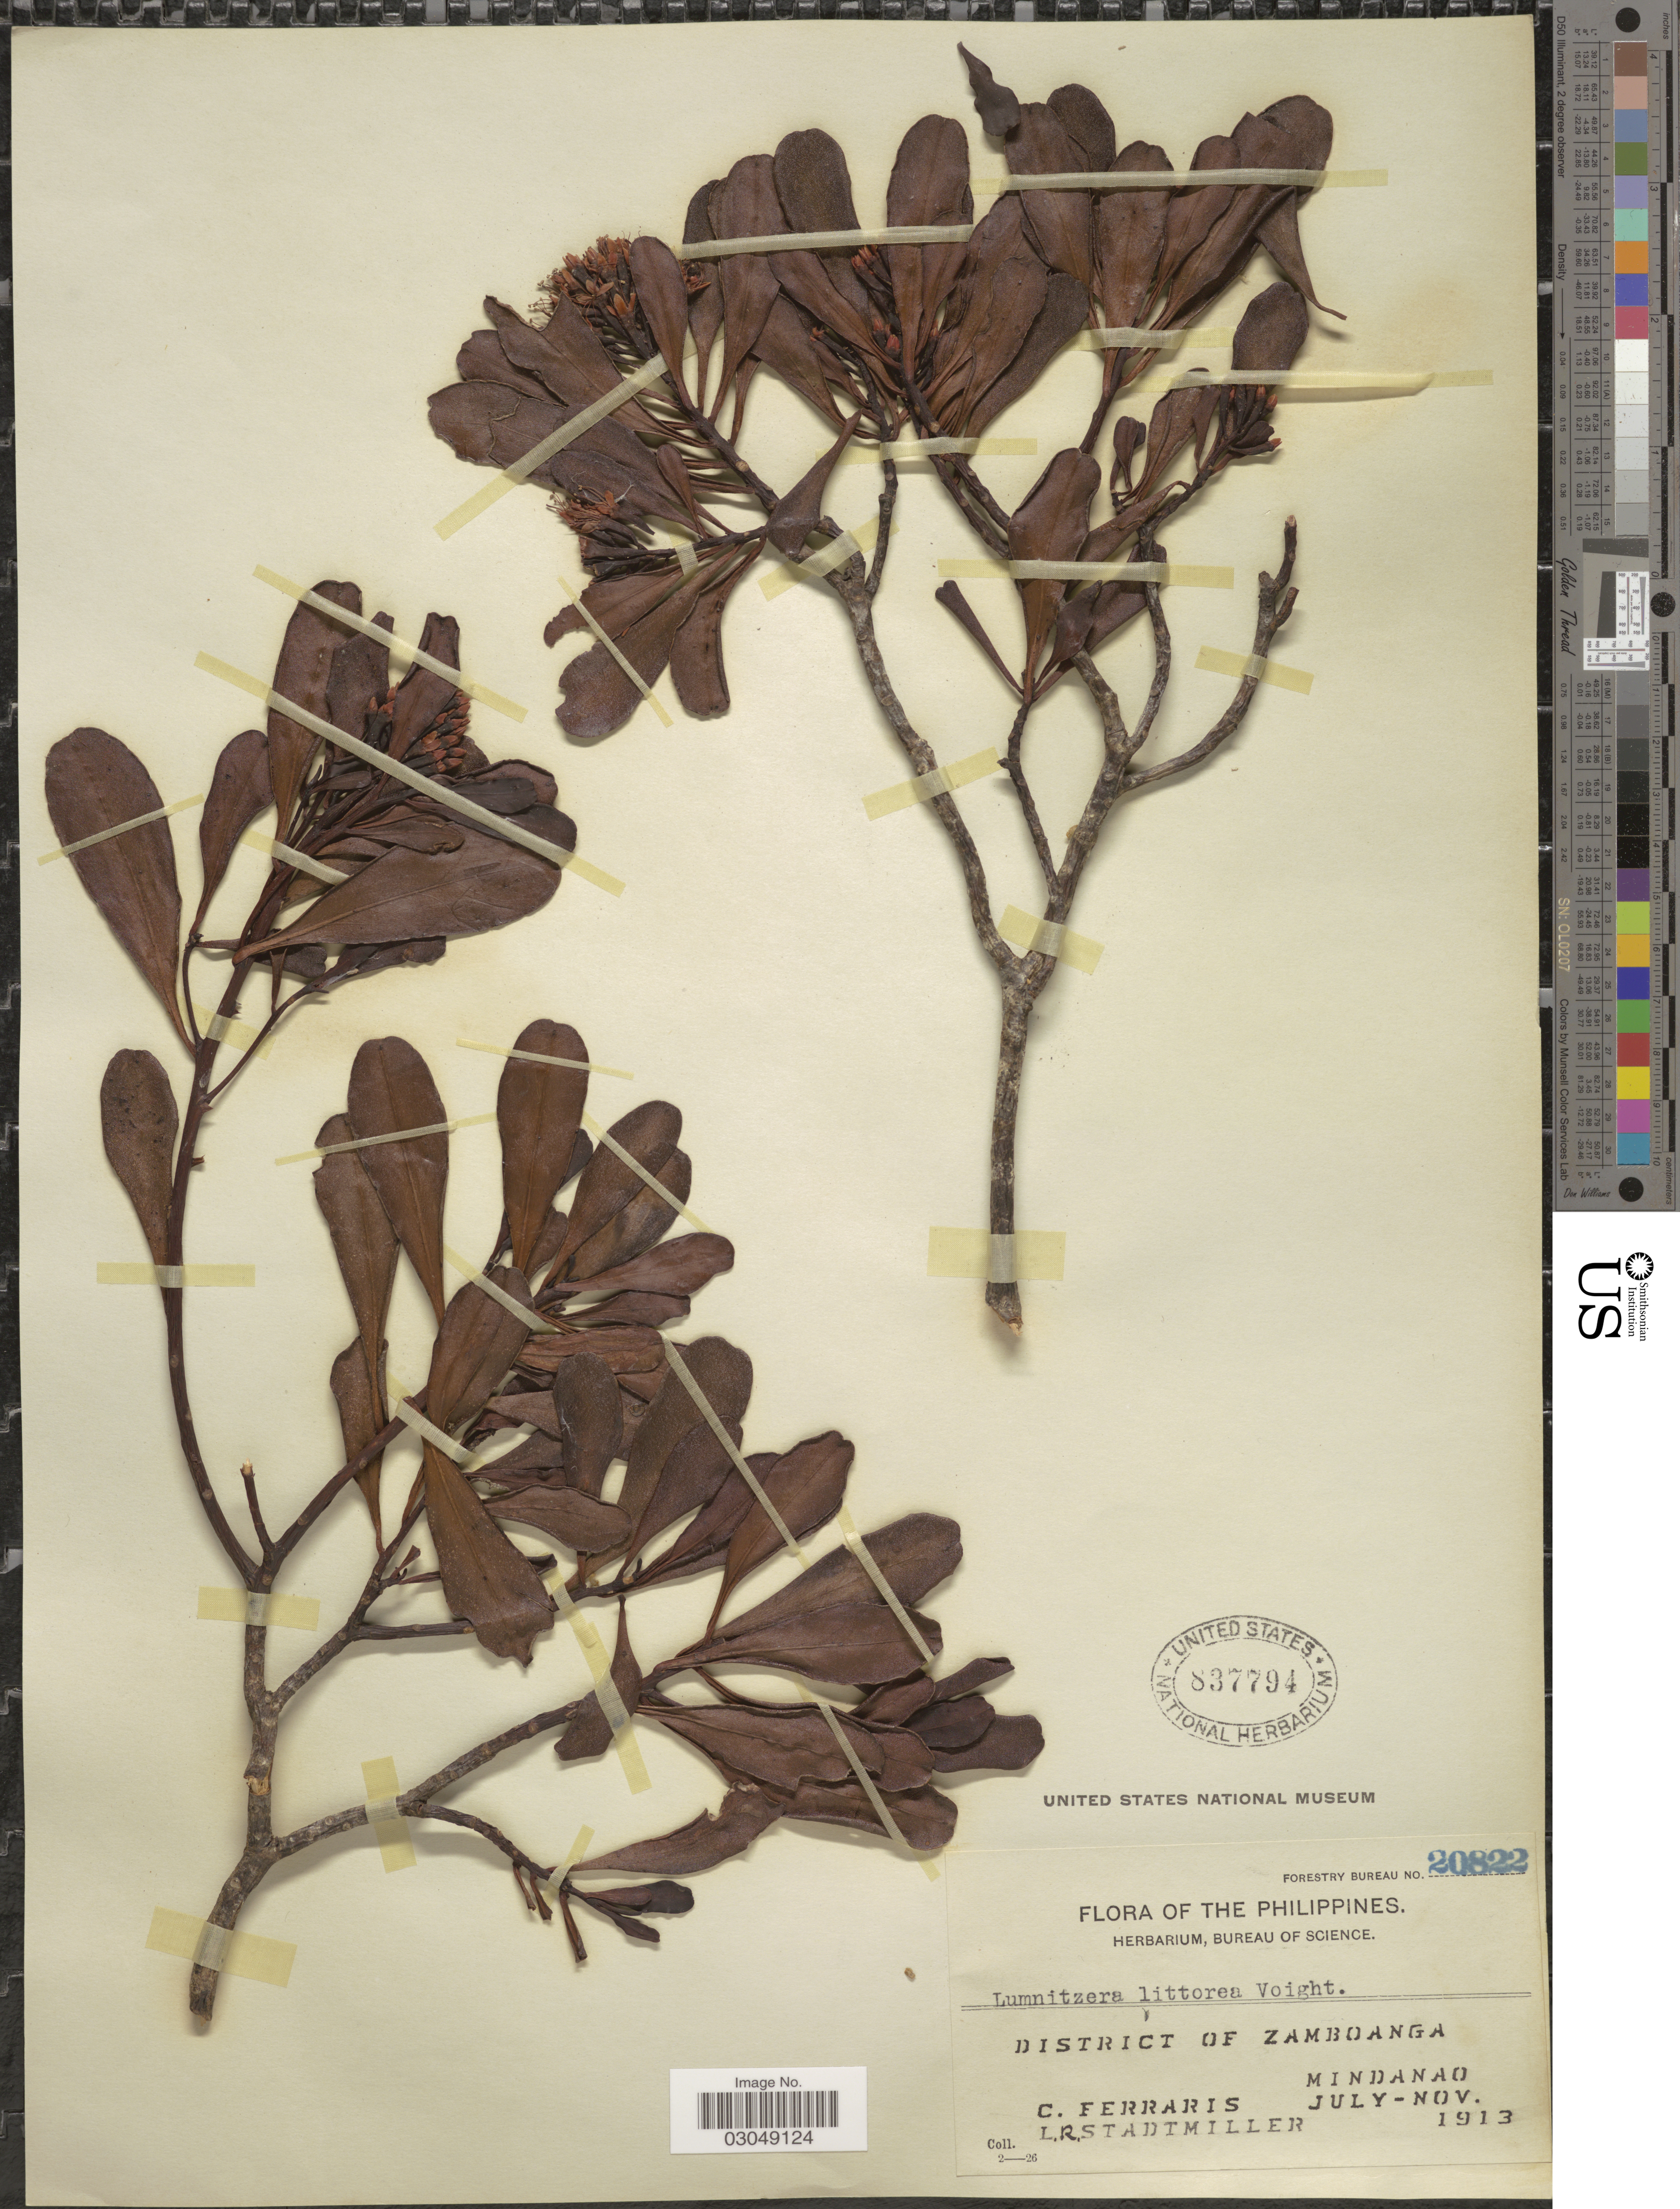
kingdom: Plantae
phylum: Tracheophyta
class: Magnoliopsida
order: Myrtales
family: Combretaceae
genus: Lumnitzera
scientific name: Lumnitzera littorea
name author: (Jack) Voight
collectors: C. Ferraris & L. Stadtmiller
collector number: Forestry Bureau20822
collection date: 1913-07/1913-11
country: Philippines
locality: District of Zamboanga, Mindanao.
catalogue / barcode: US 837794